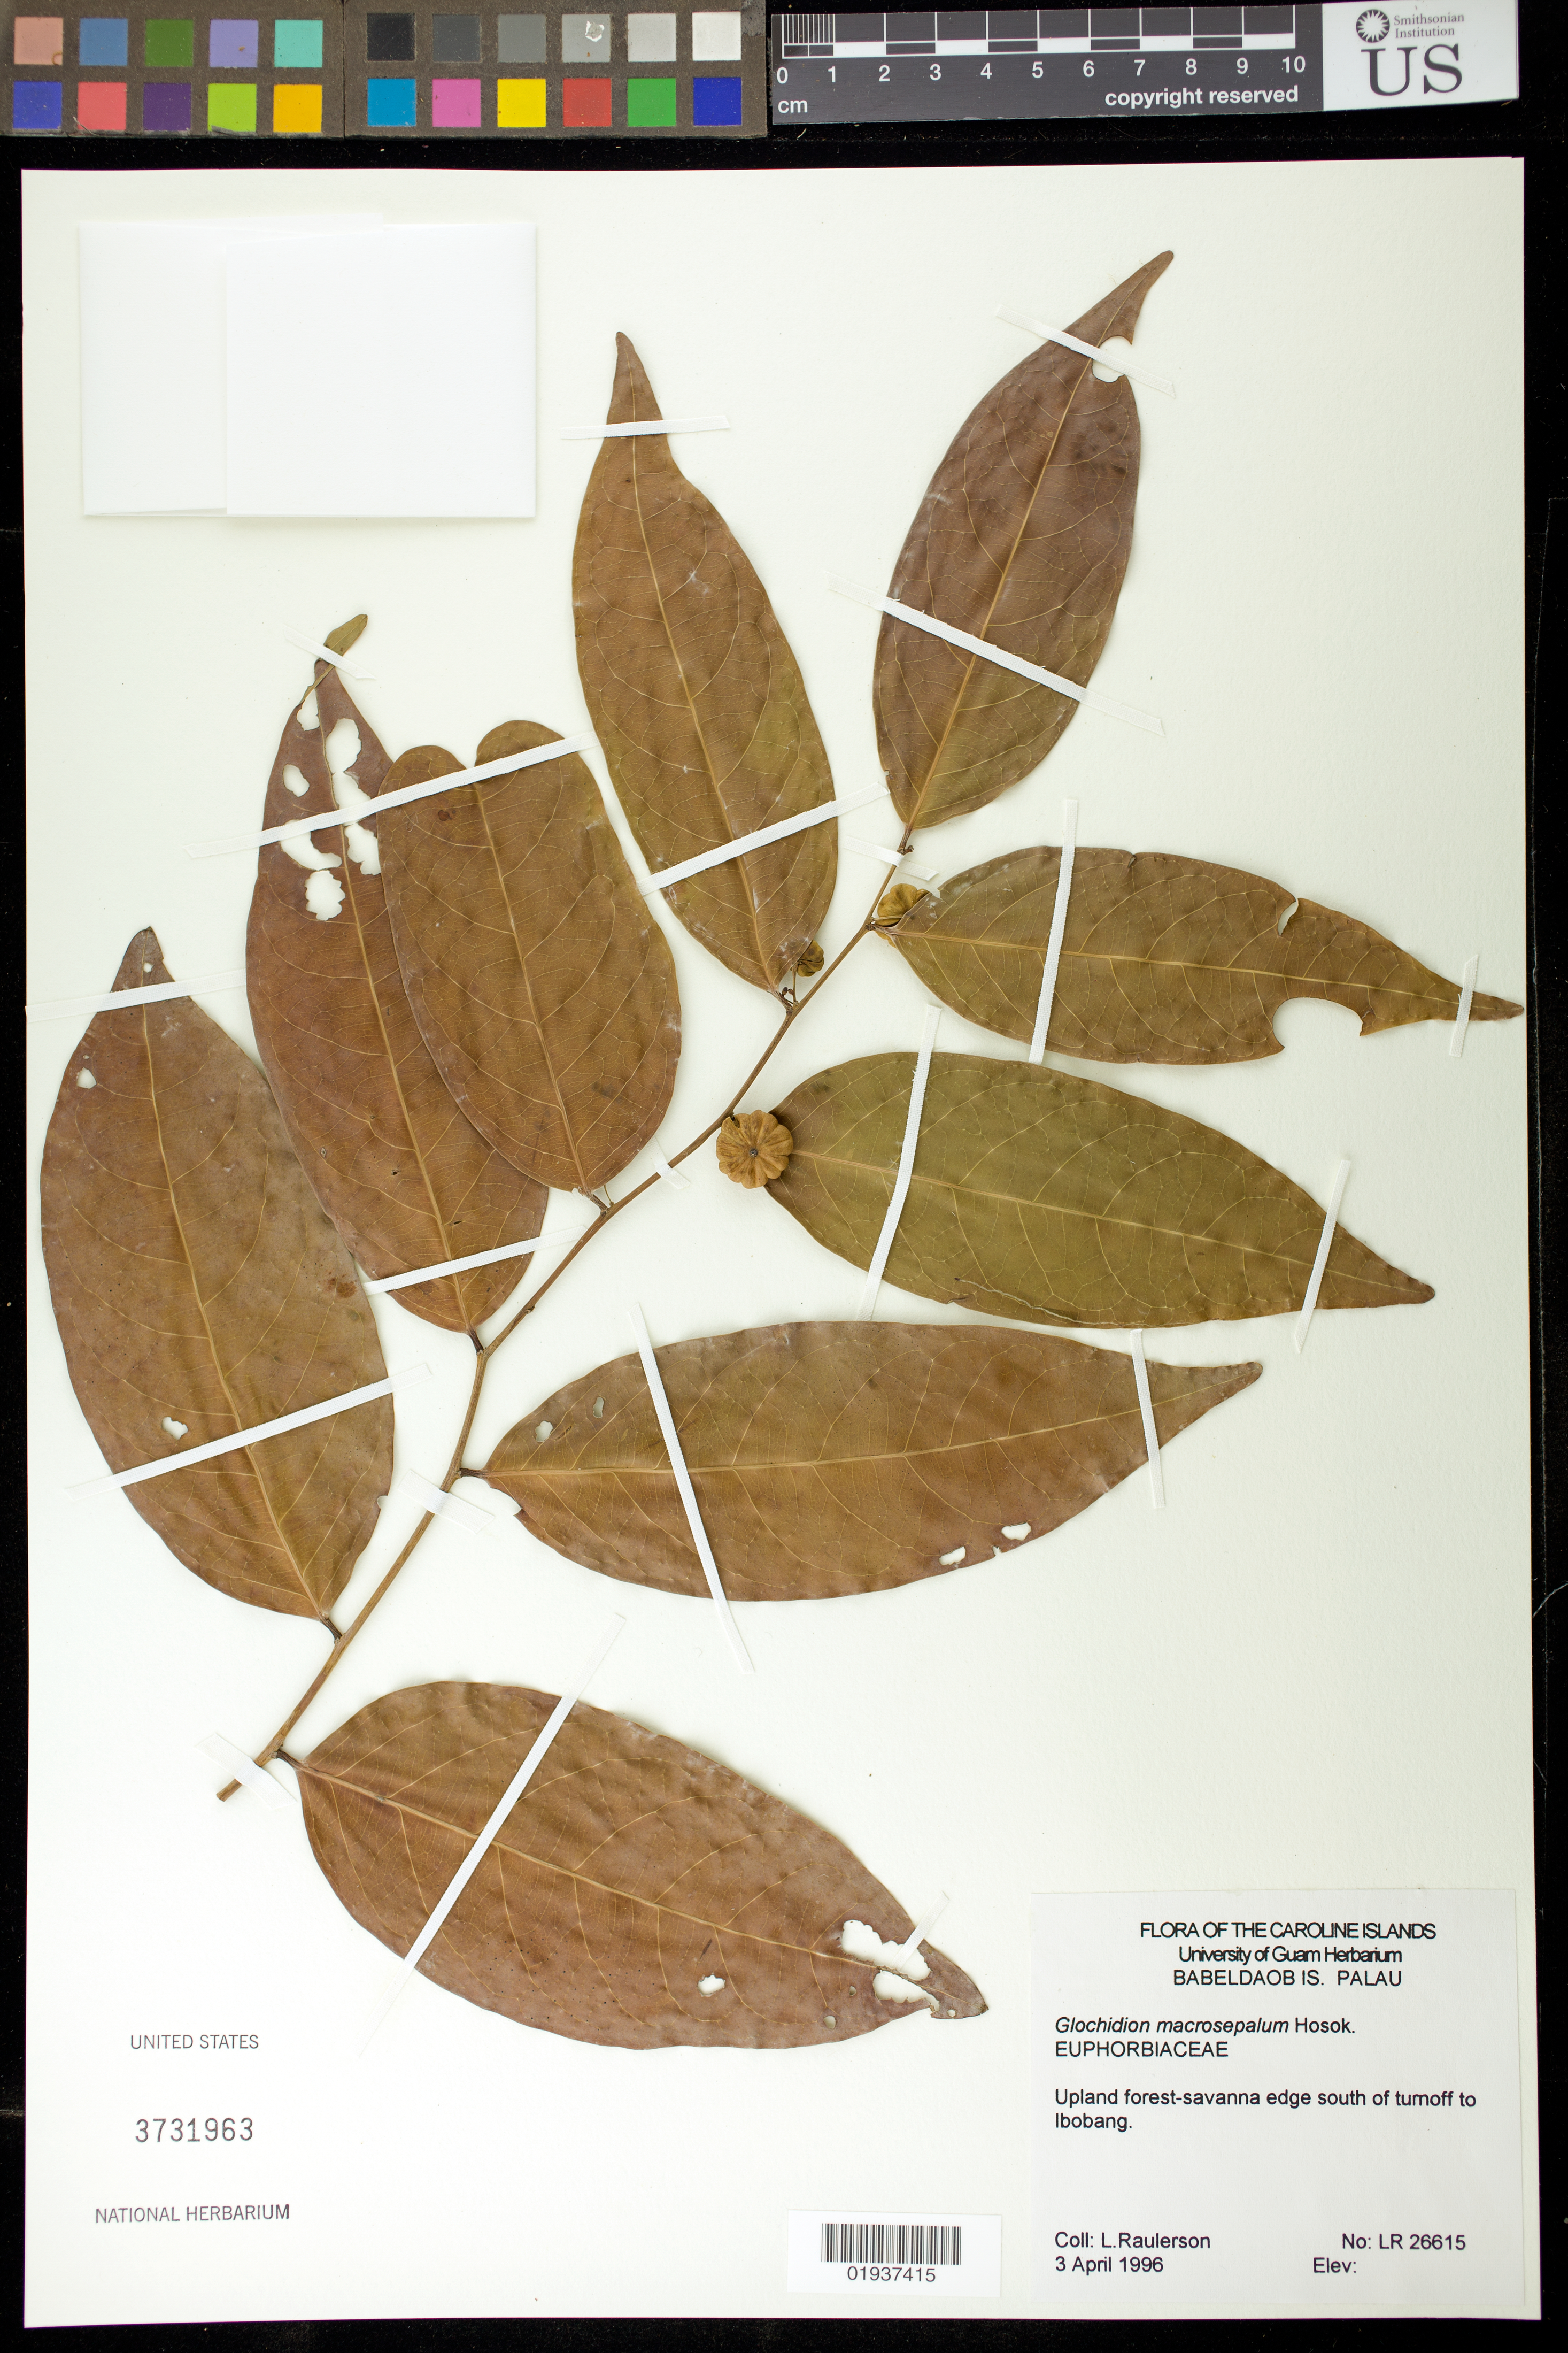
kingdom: Plantae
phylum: Tracheophyta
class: Magnoliopsida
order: Malpighiales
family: Phyllanthaceae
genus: Phyllanthus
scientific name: Phyllanthus macrosepalus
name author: (Hosok.) W.L. Wagner & Lorence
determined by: Wagner, W. L., (BOT), Smithsonian Institution - National Museum of Natural History (UNITED STATES)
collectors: L. Raulerson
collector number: LR26615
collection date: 1996-04-03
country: Palau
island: Babeldaob [Babelthuap]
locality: Babeldaob Is., Palau, Forest-savanna edge south of turnoff to Ibobang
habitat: Upland forest-savanna edge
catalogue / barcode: US 3731963